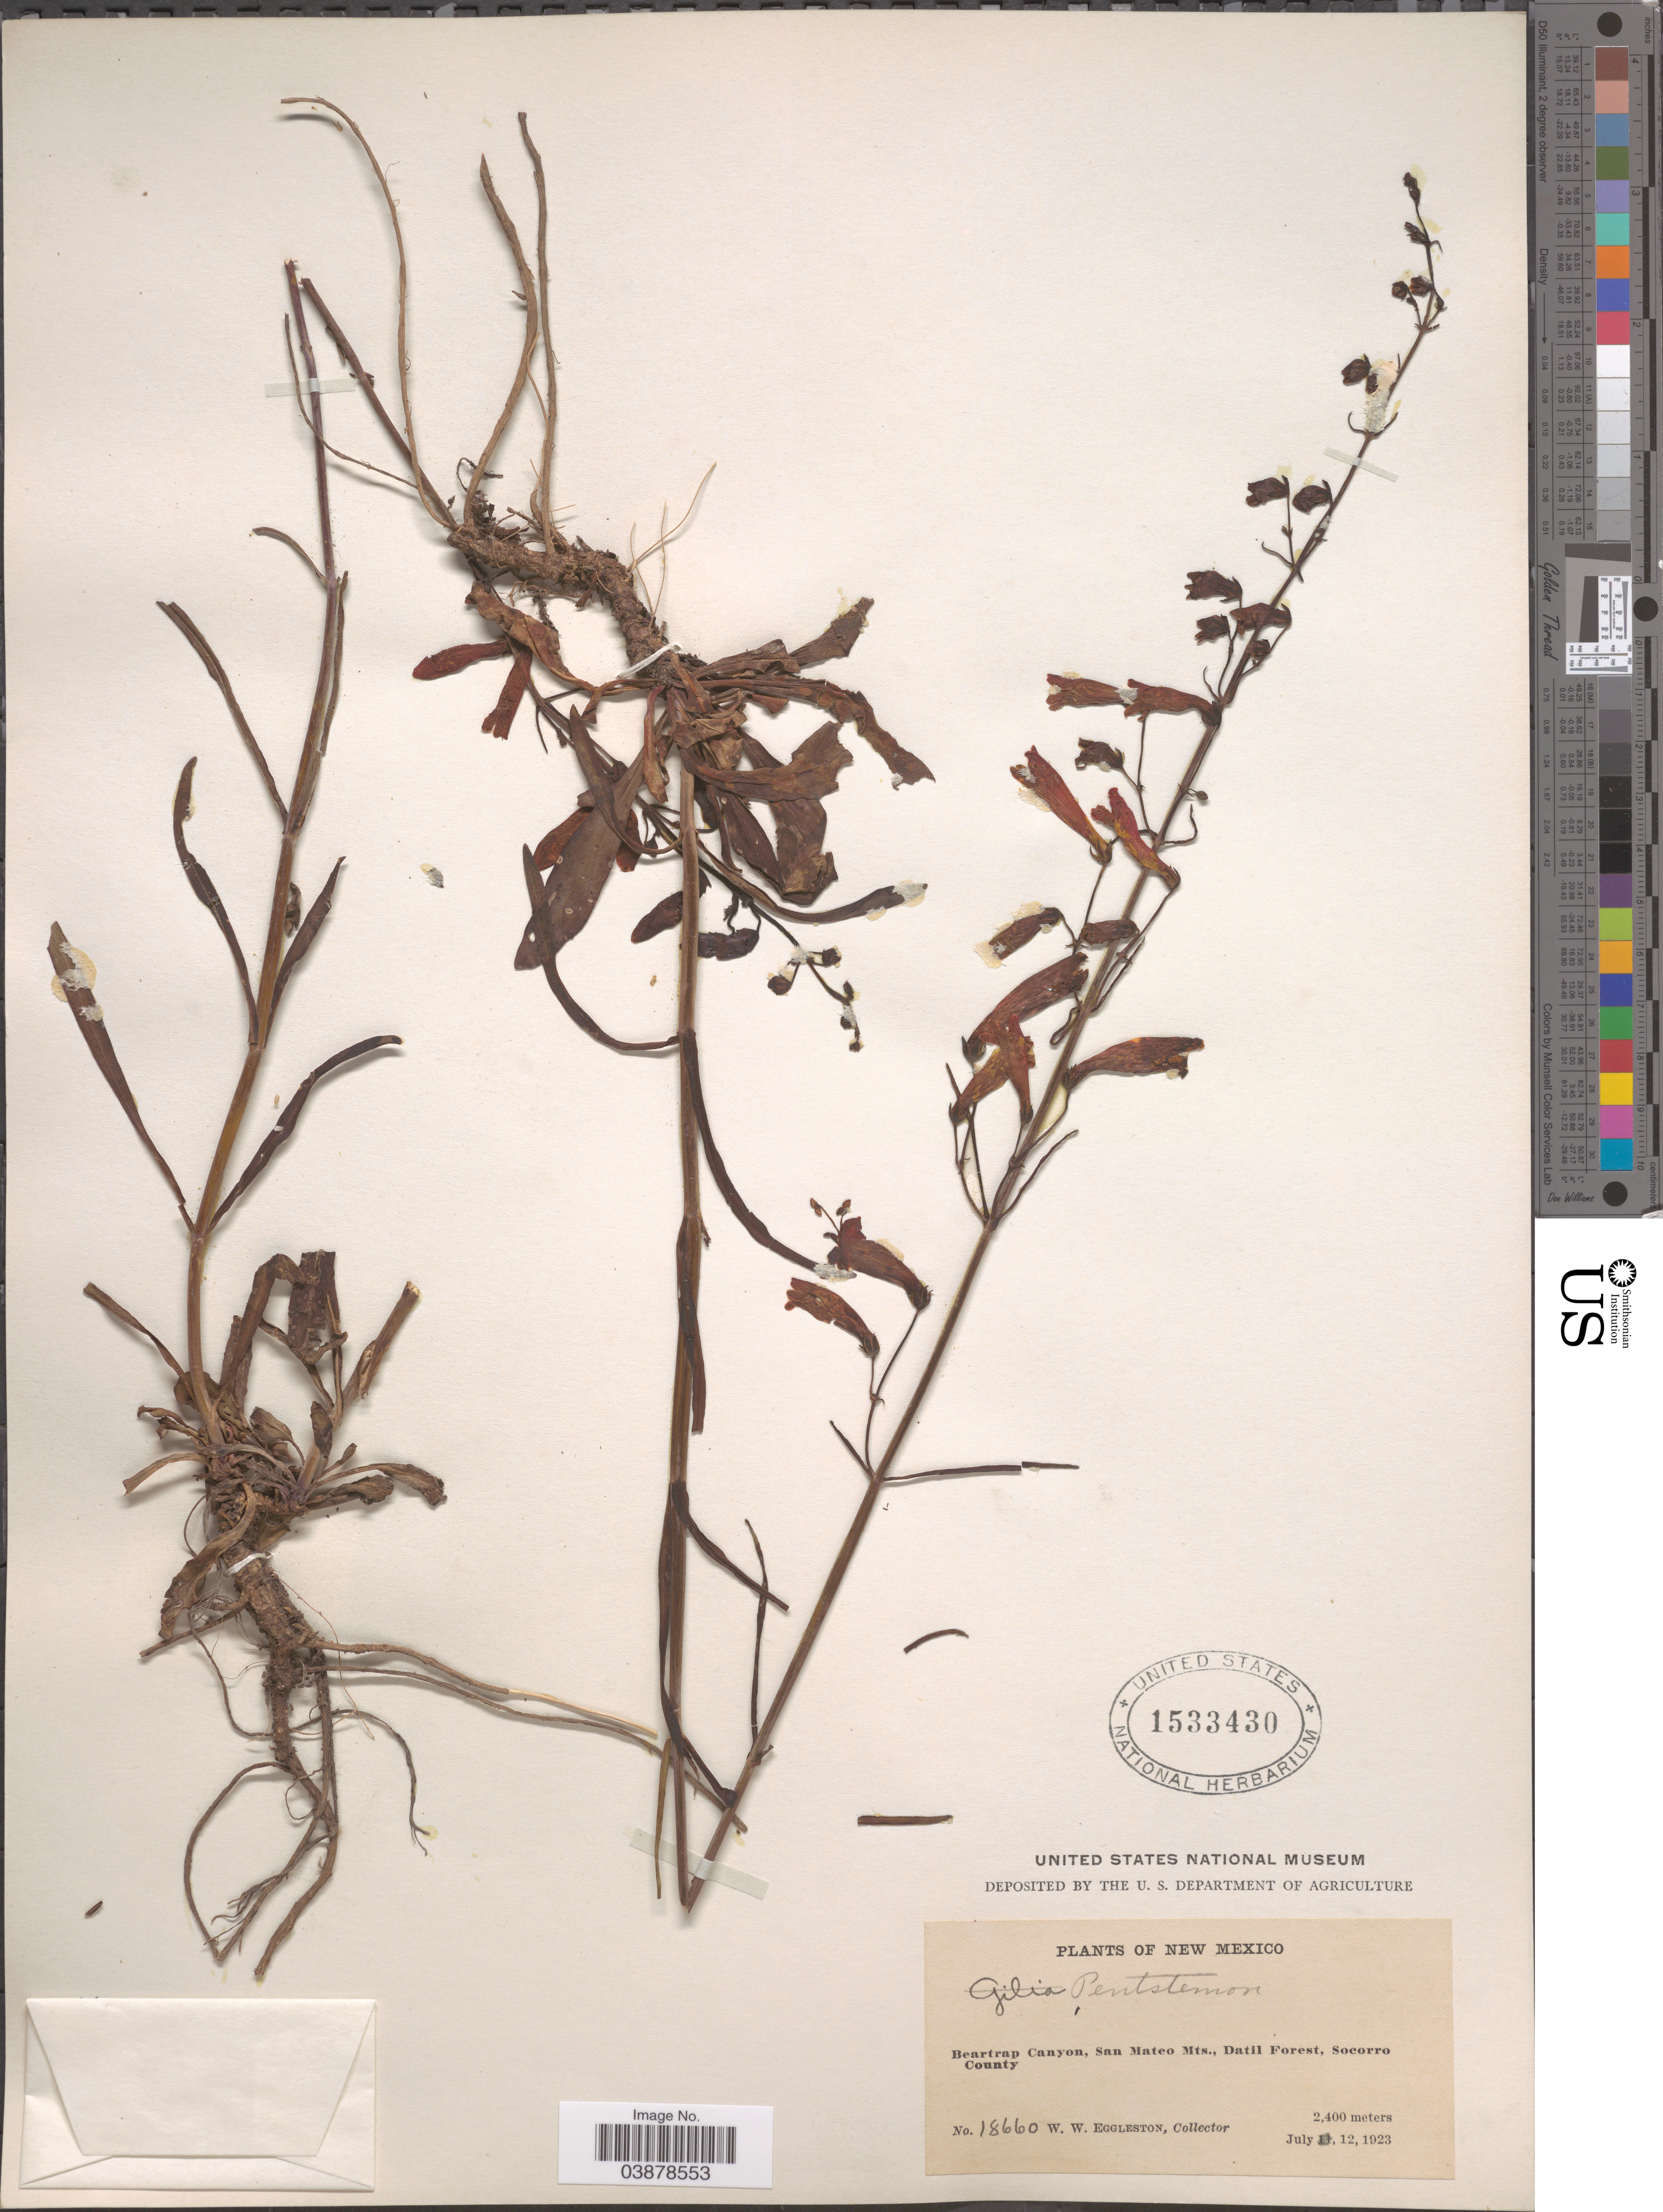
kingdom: Plantae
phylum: Tracheophyta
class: Magnoliopsida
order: Lamiales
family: Plantaginaceae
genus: Penstemon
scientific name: Penstemon torreyi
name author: Benth.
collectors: W. W. Eggleston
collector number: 18660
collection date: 1923-07-12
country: United States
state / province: New Mexico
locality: Beartrap Canyon, San Mateo Mts., Datil Forest, Socorro County.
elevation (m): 2400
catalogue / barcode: US 1533430